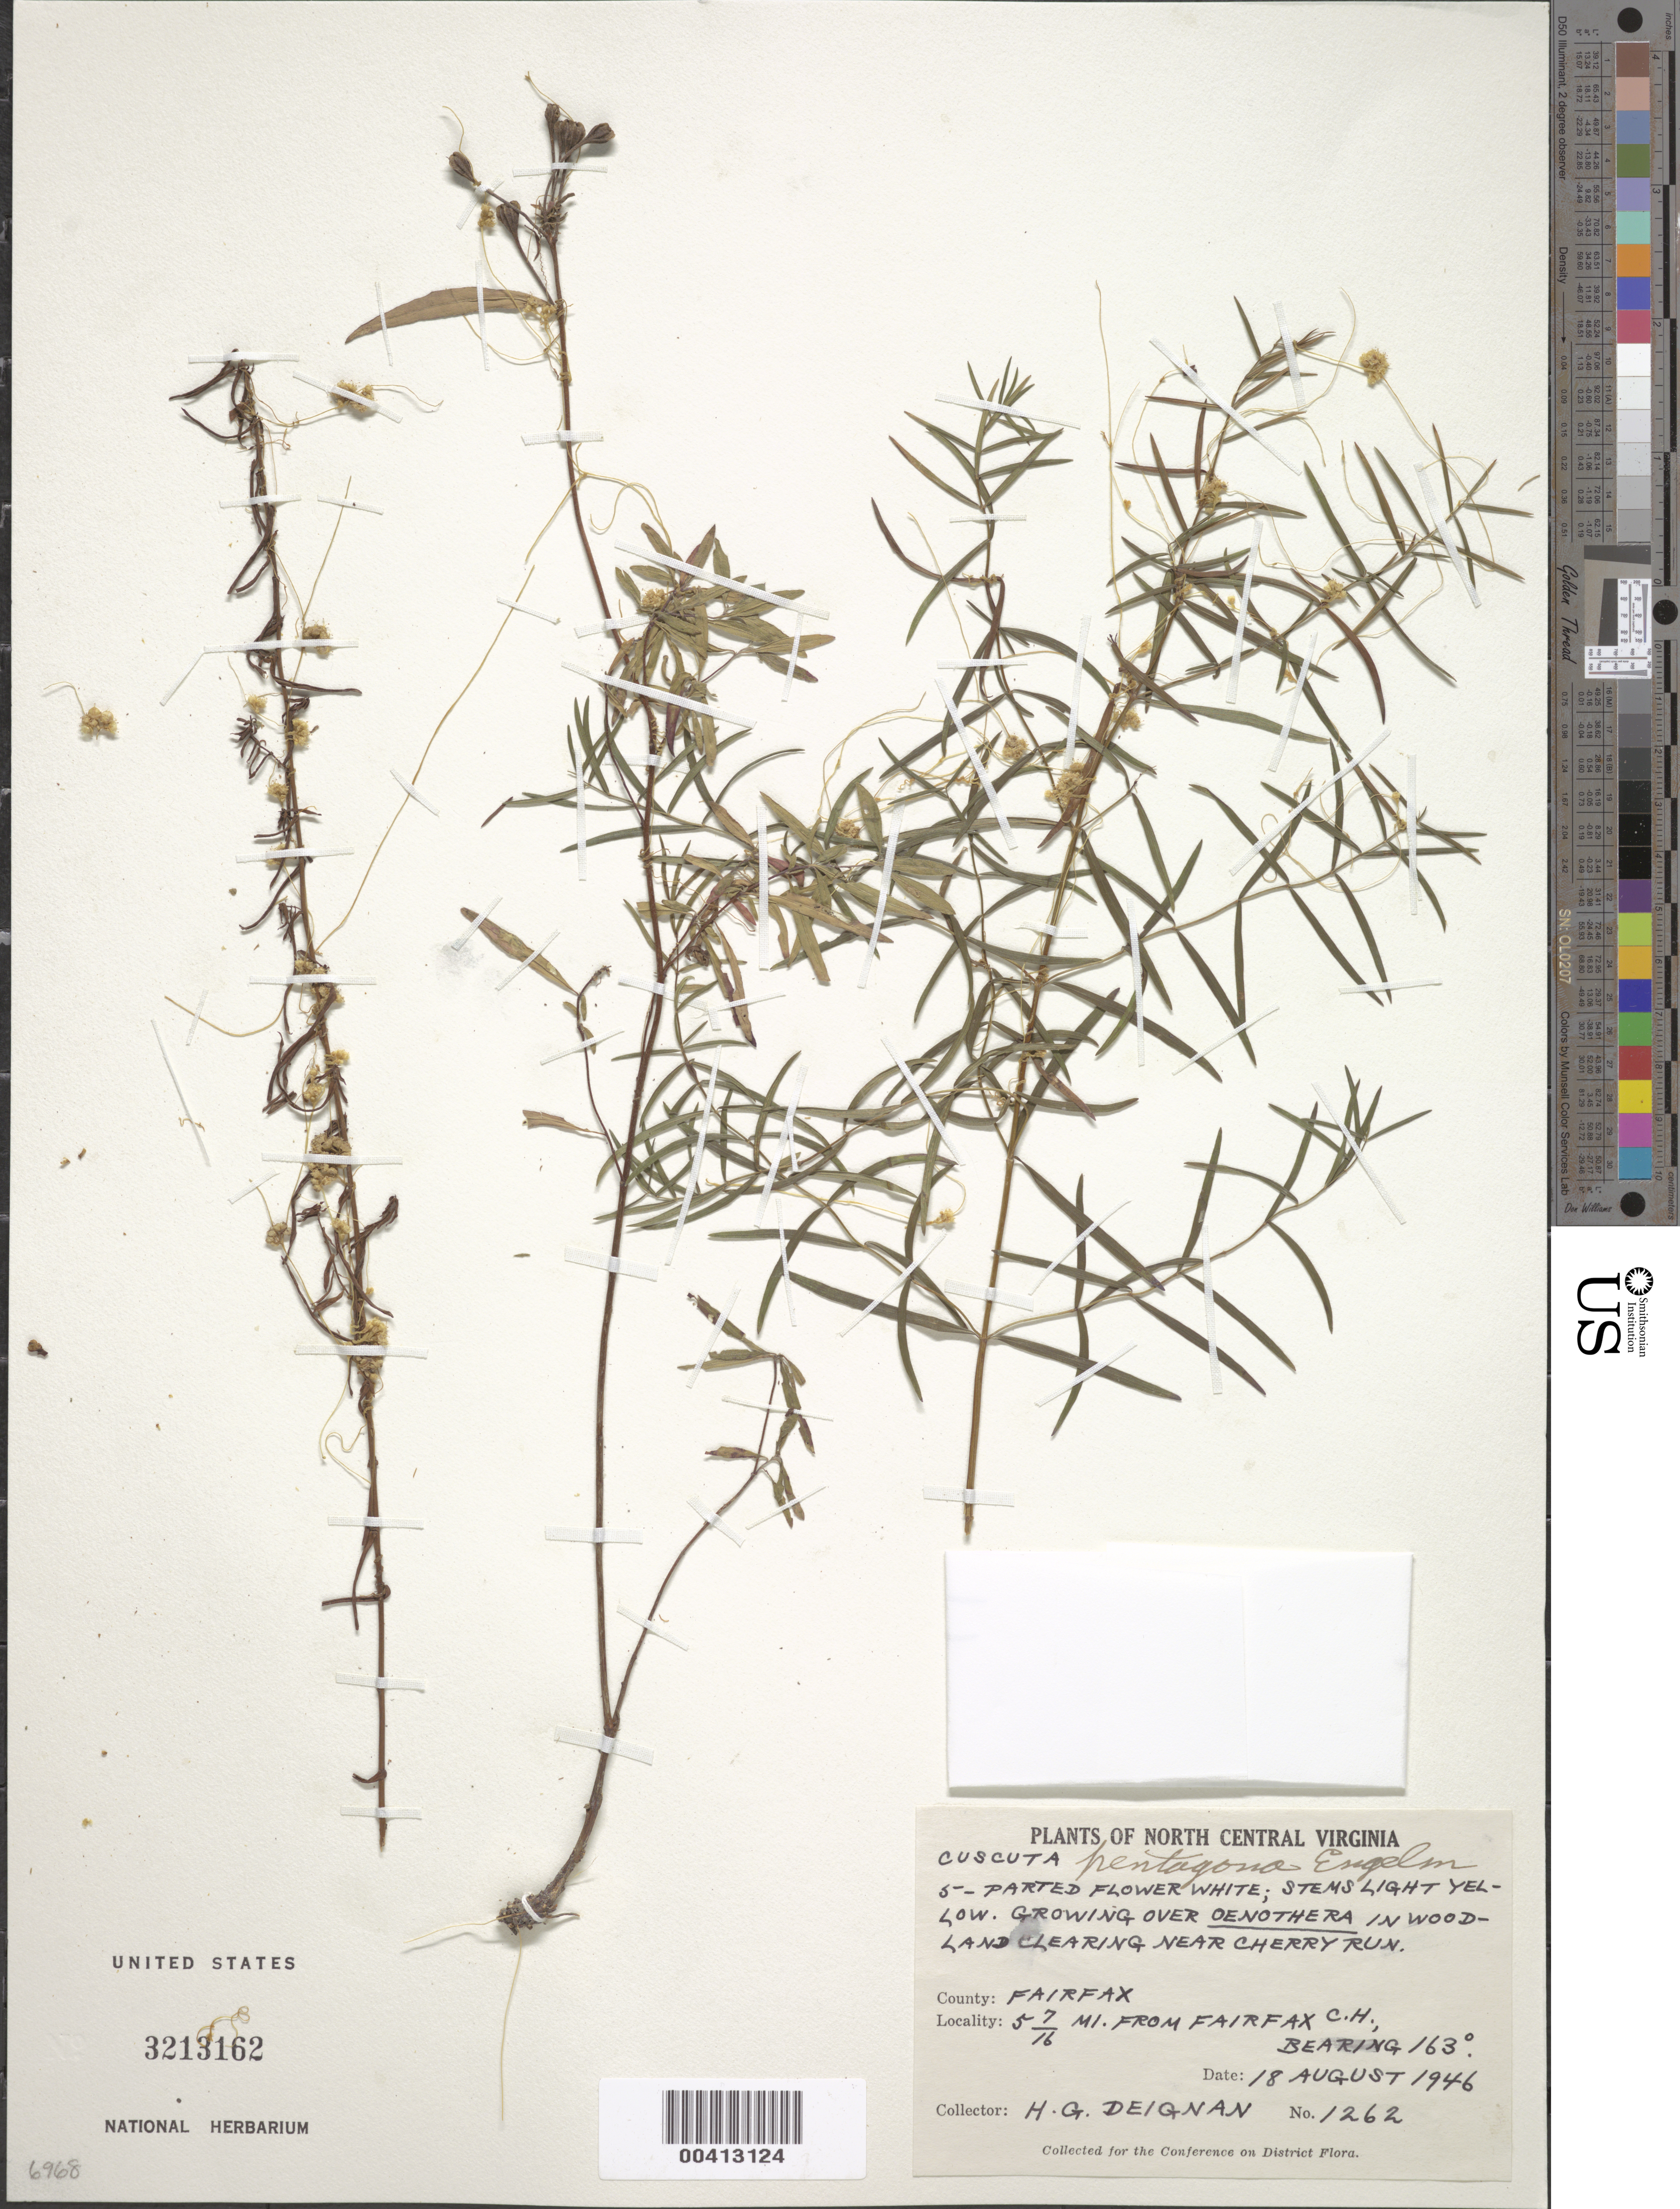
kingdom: Plantae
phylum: Tracheophyta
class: Magnoliopsida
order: Solanales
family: Convolvulaceae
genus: Cuscuta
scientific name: Cuscuta pentagona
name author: Engelm.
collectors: H. Deignan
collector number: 1262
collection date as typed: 18 Aug 1946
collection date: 1946-08-18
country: United States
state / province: Virginia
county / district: Fairfax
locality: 5 7/16 mi. from Fairfax County Courthouse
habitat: In woodland clearing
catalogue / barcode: US 3213162